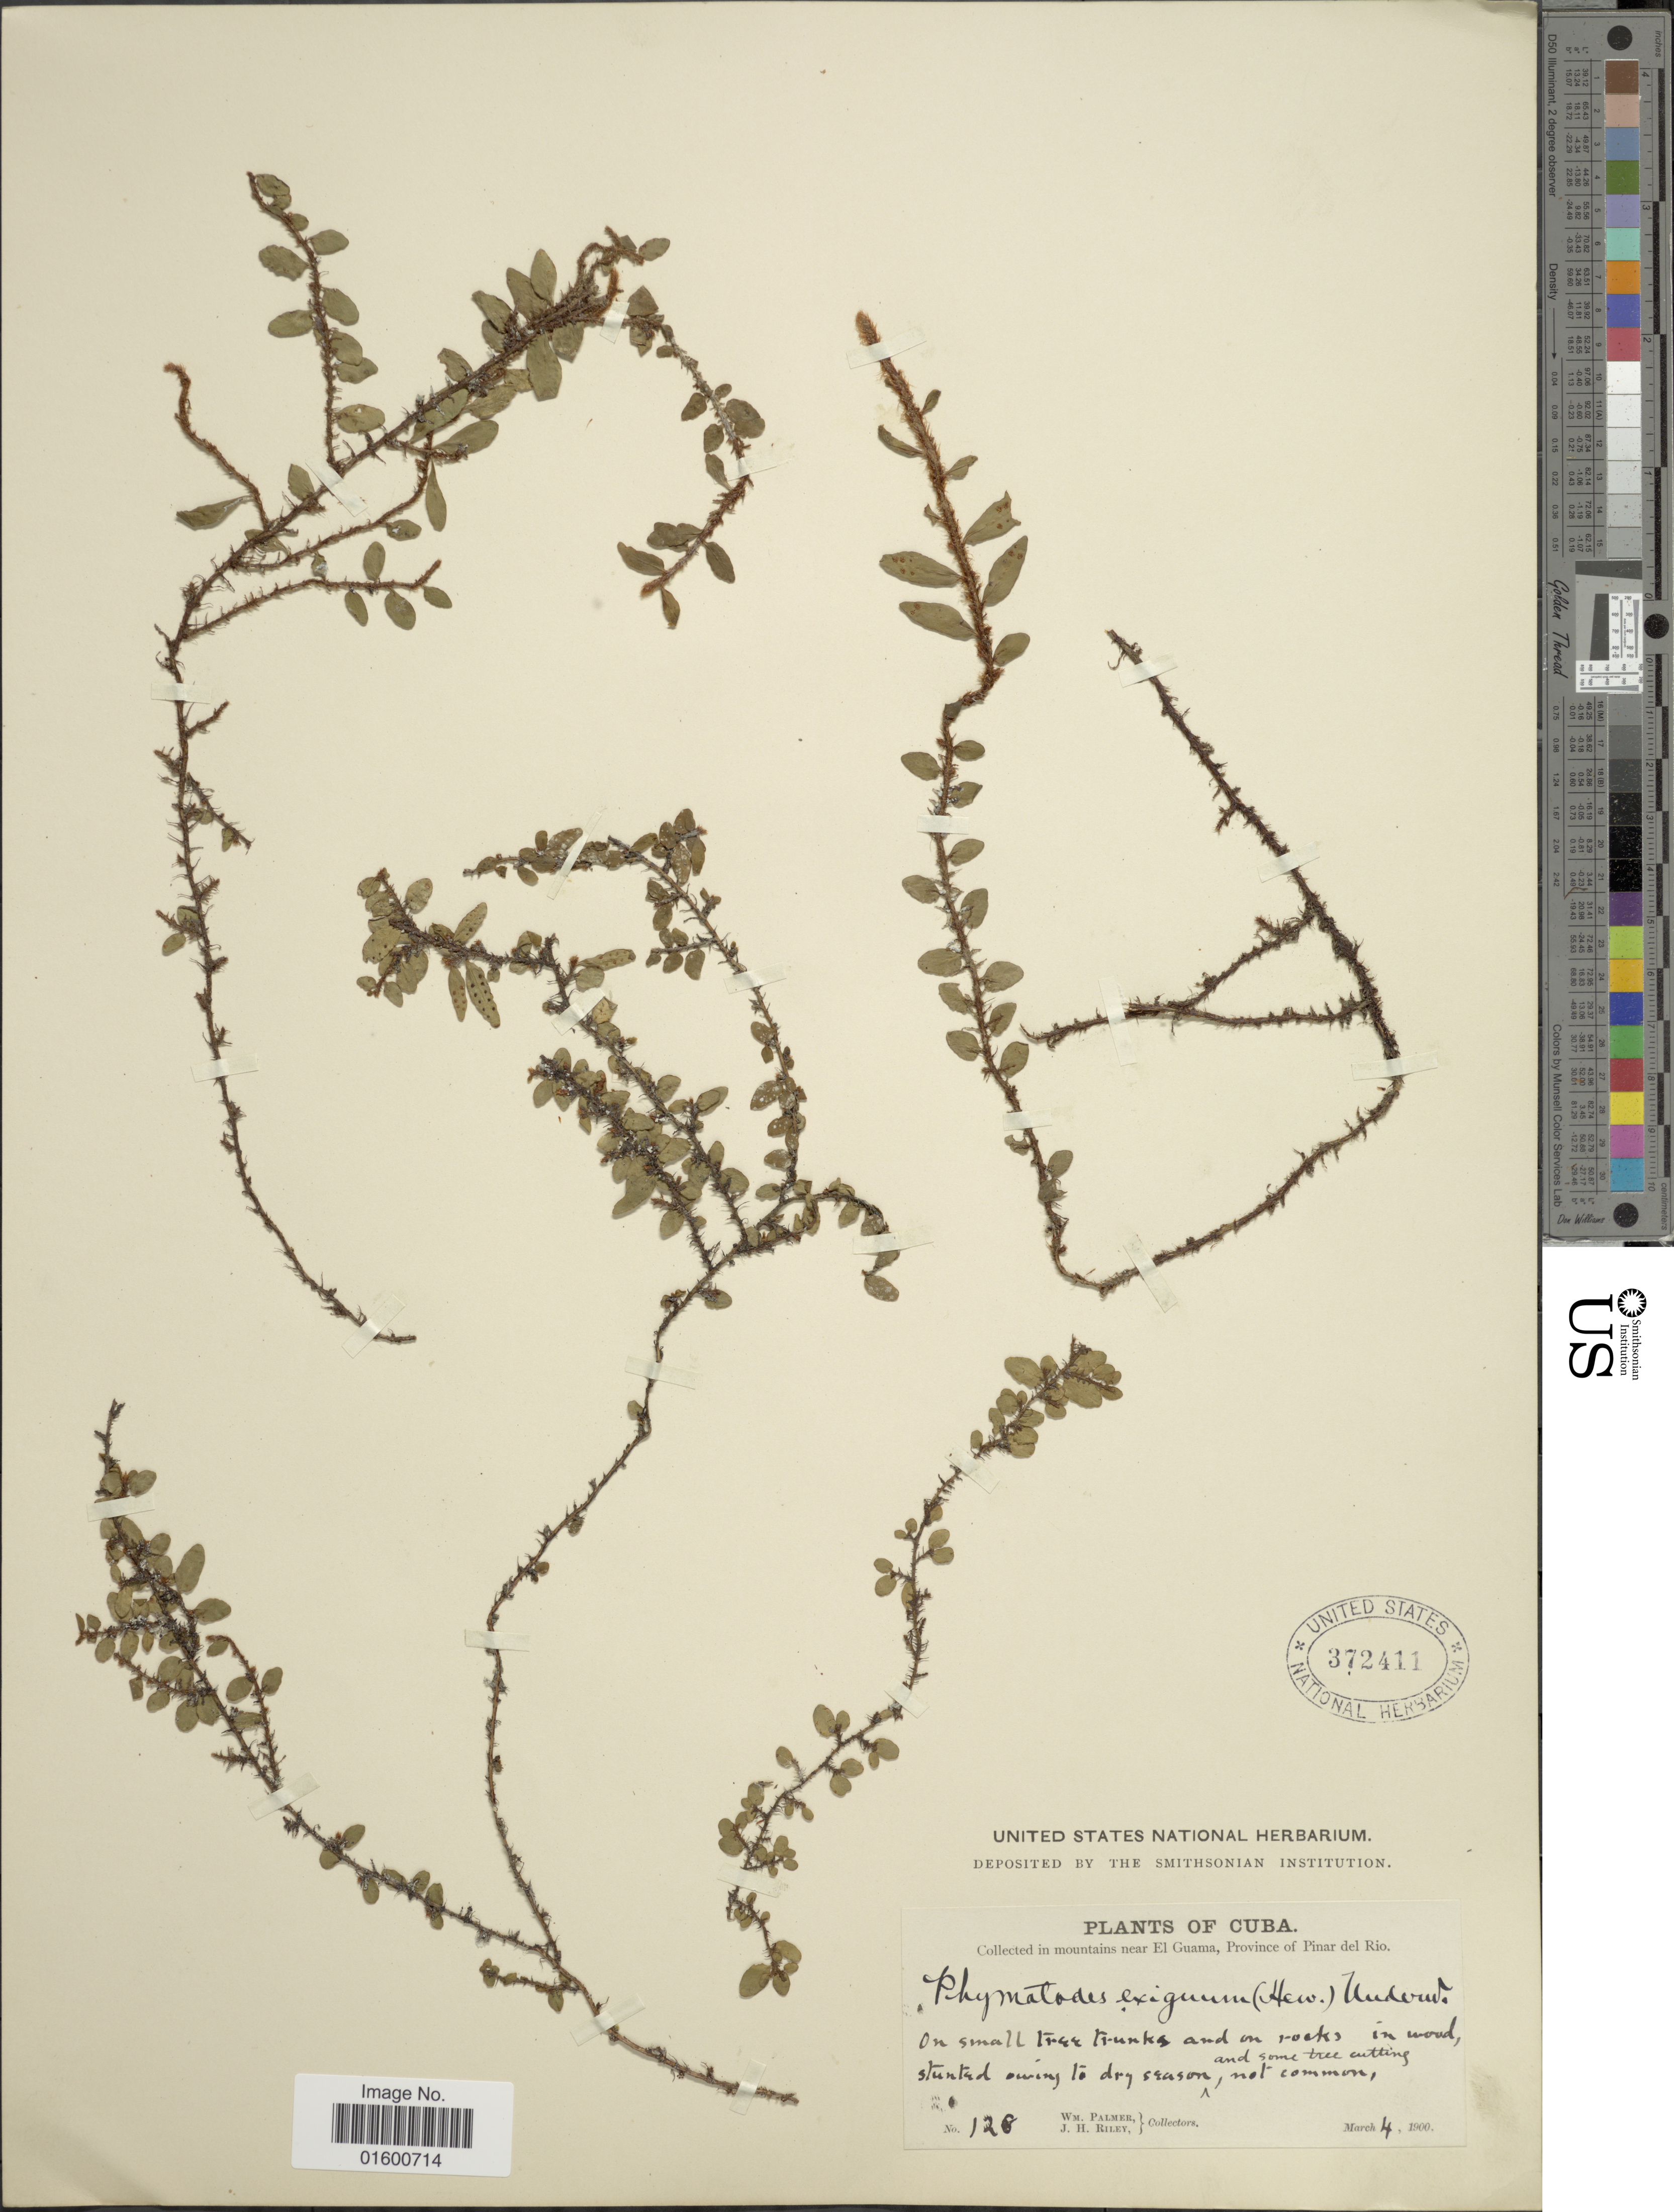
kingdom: Plantae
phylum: Tracheophyta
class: Polypodiopsida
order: Polypodiales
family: Polypodiaceae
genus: Microgramma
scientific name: Microgramma heterophylla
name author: (L.) Wherry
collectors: W. Palmer & J. H. Riley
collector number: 126*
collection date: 1900-03-04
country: Cuba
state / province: Pinar del Río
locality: Mountains near El Guama, Province of Pinar del Rio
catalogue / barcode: US 372411